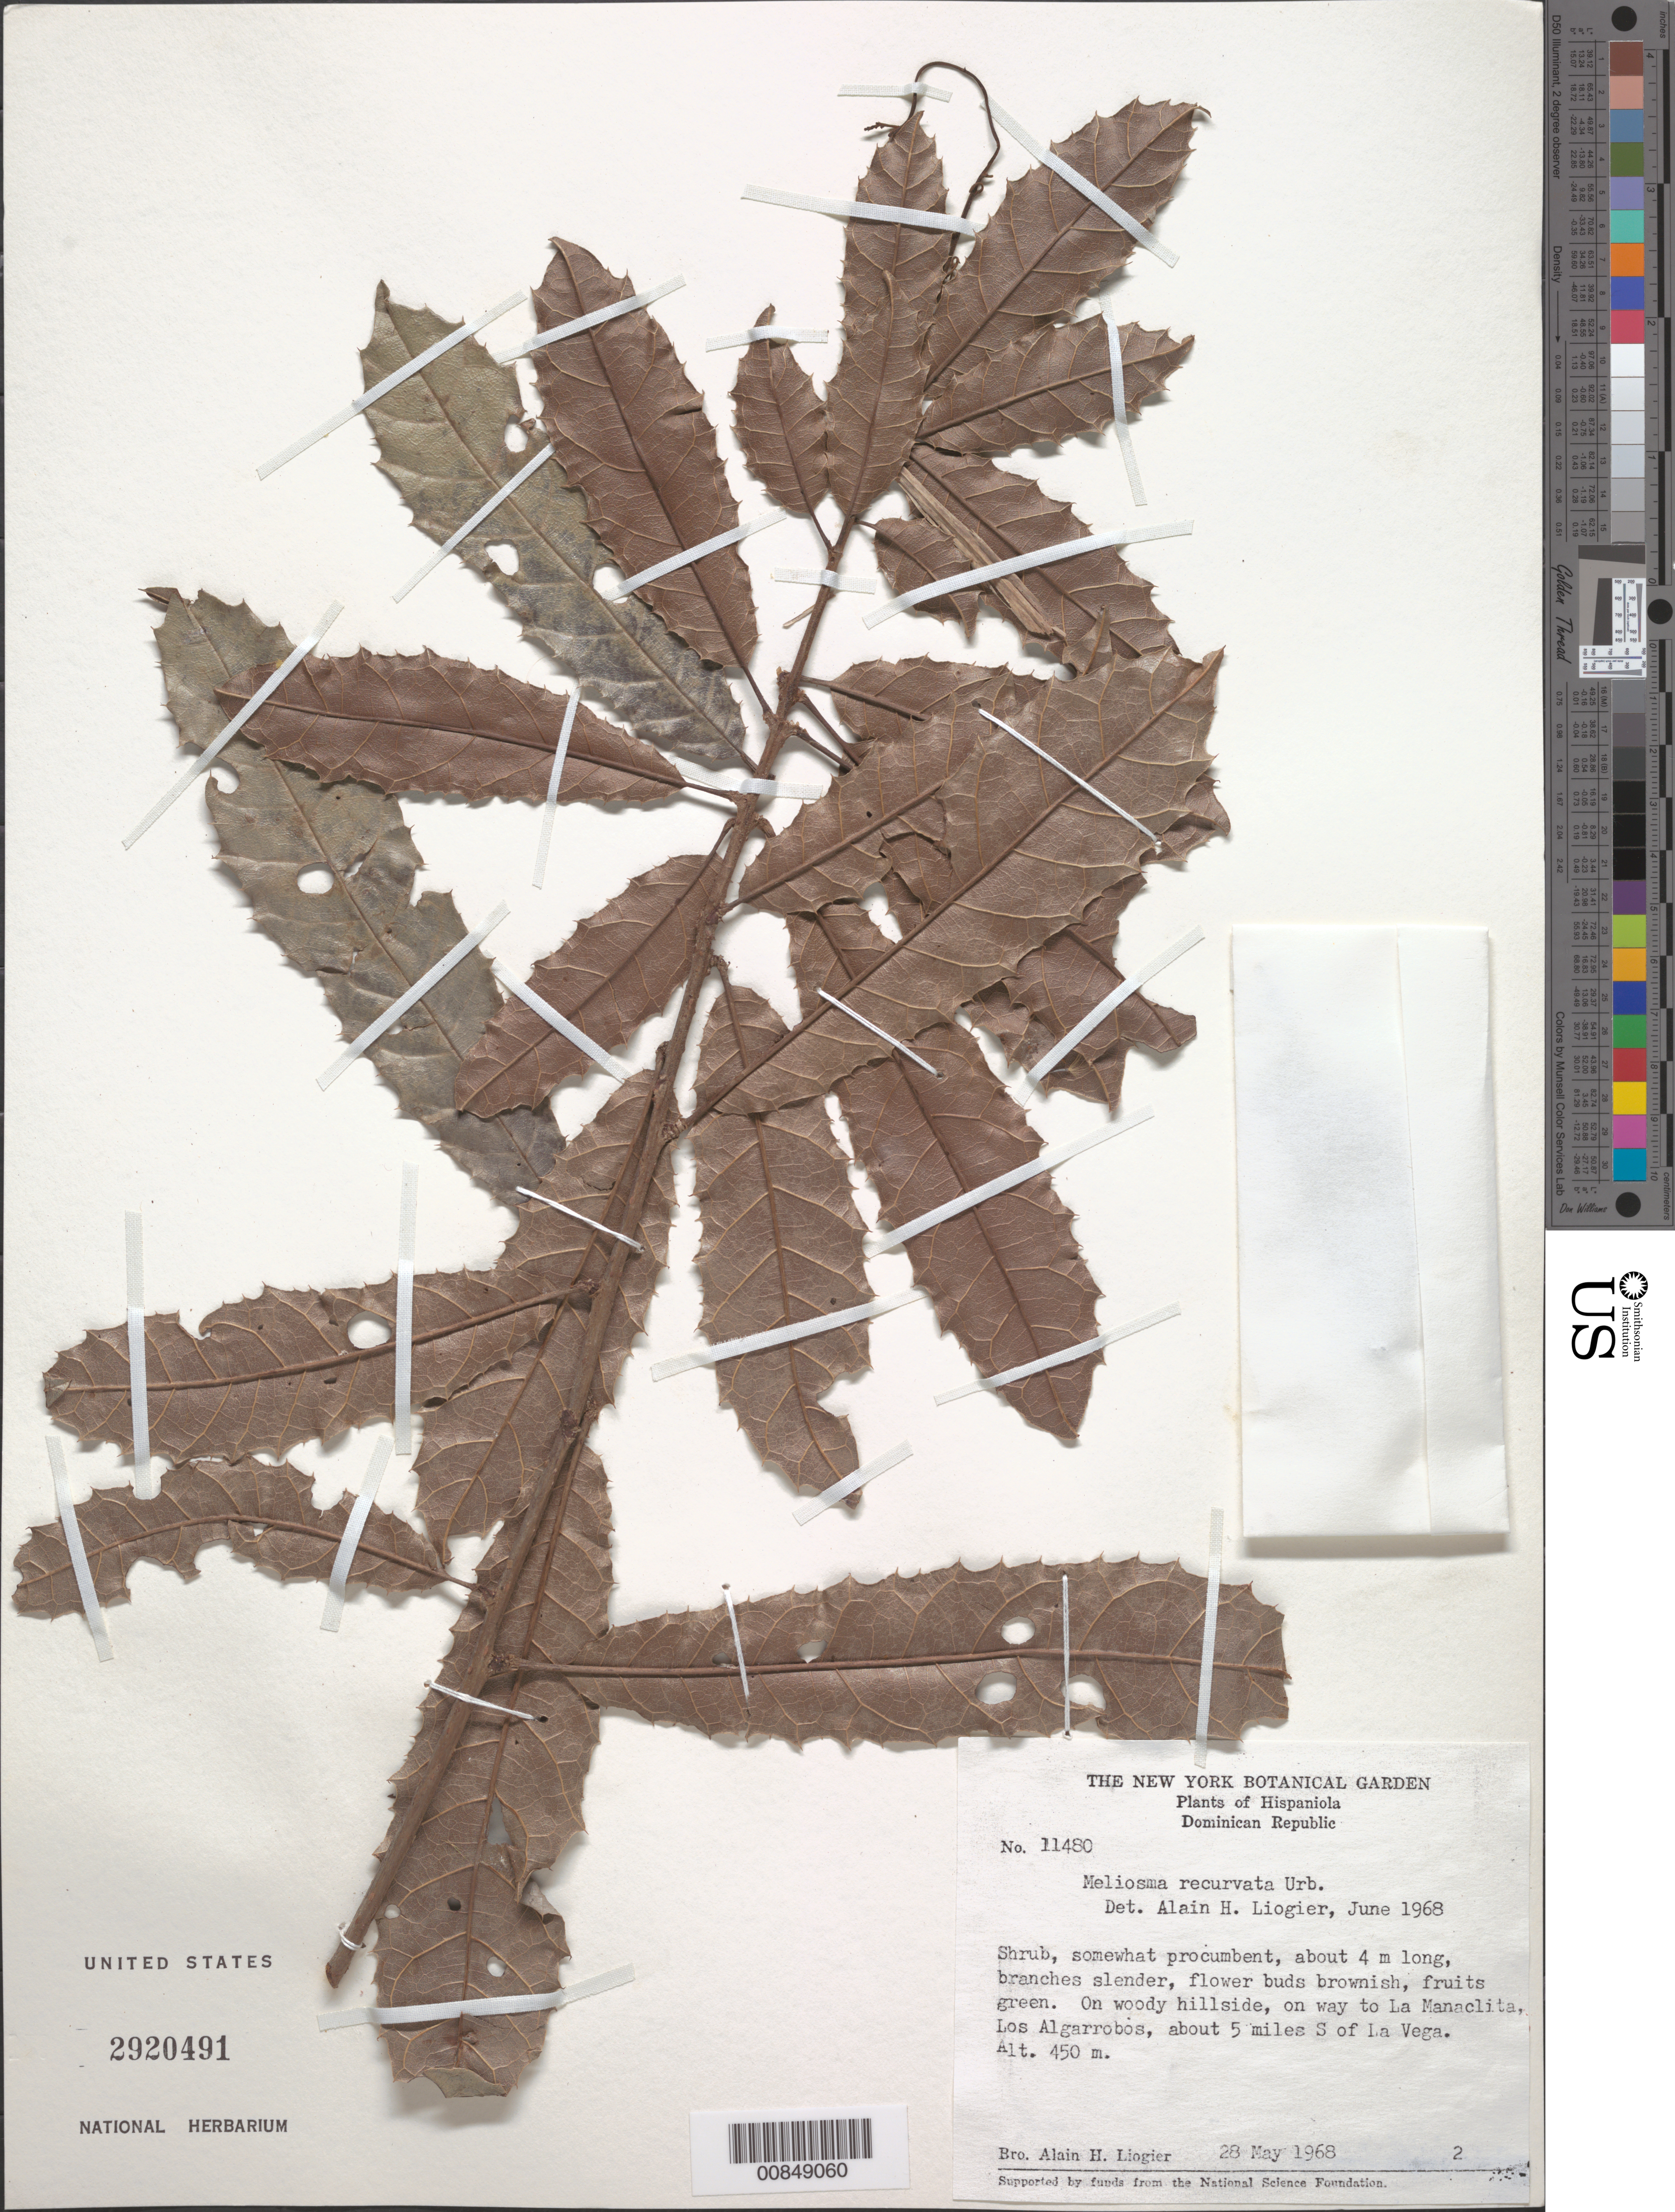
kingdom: Plantae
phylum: Tracheophyta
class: Magnoliopsida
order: Proteales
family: Sabiaceae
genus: Meliosma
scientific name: Meliosma recurvata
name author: Urb.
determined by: Liogier, Alain H.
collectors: A. H. Liogier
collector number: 11480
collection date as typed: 28 May 1968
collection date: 1968-05-28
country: Dominican Republic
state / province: La Vega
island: Hispaniola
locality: On way to La Manaclita, Los Algarrobos, about 5 miles S of La Vega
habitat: On woody hillside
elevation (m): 450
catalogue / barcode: US 2920491